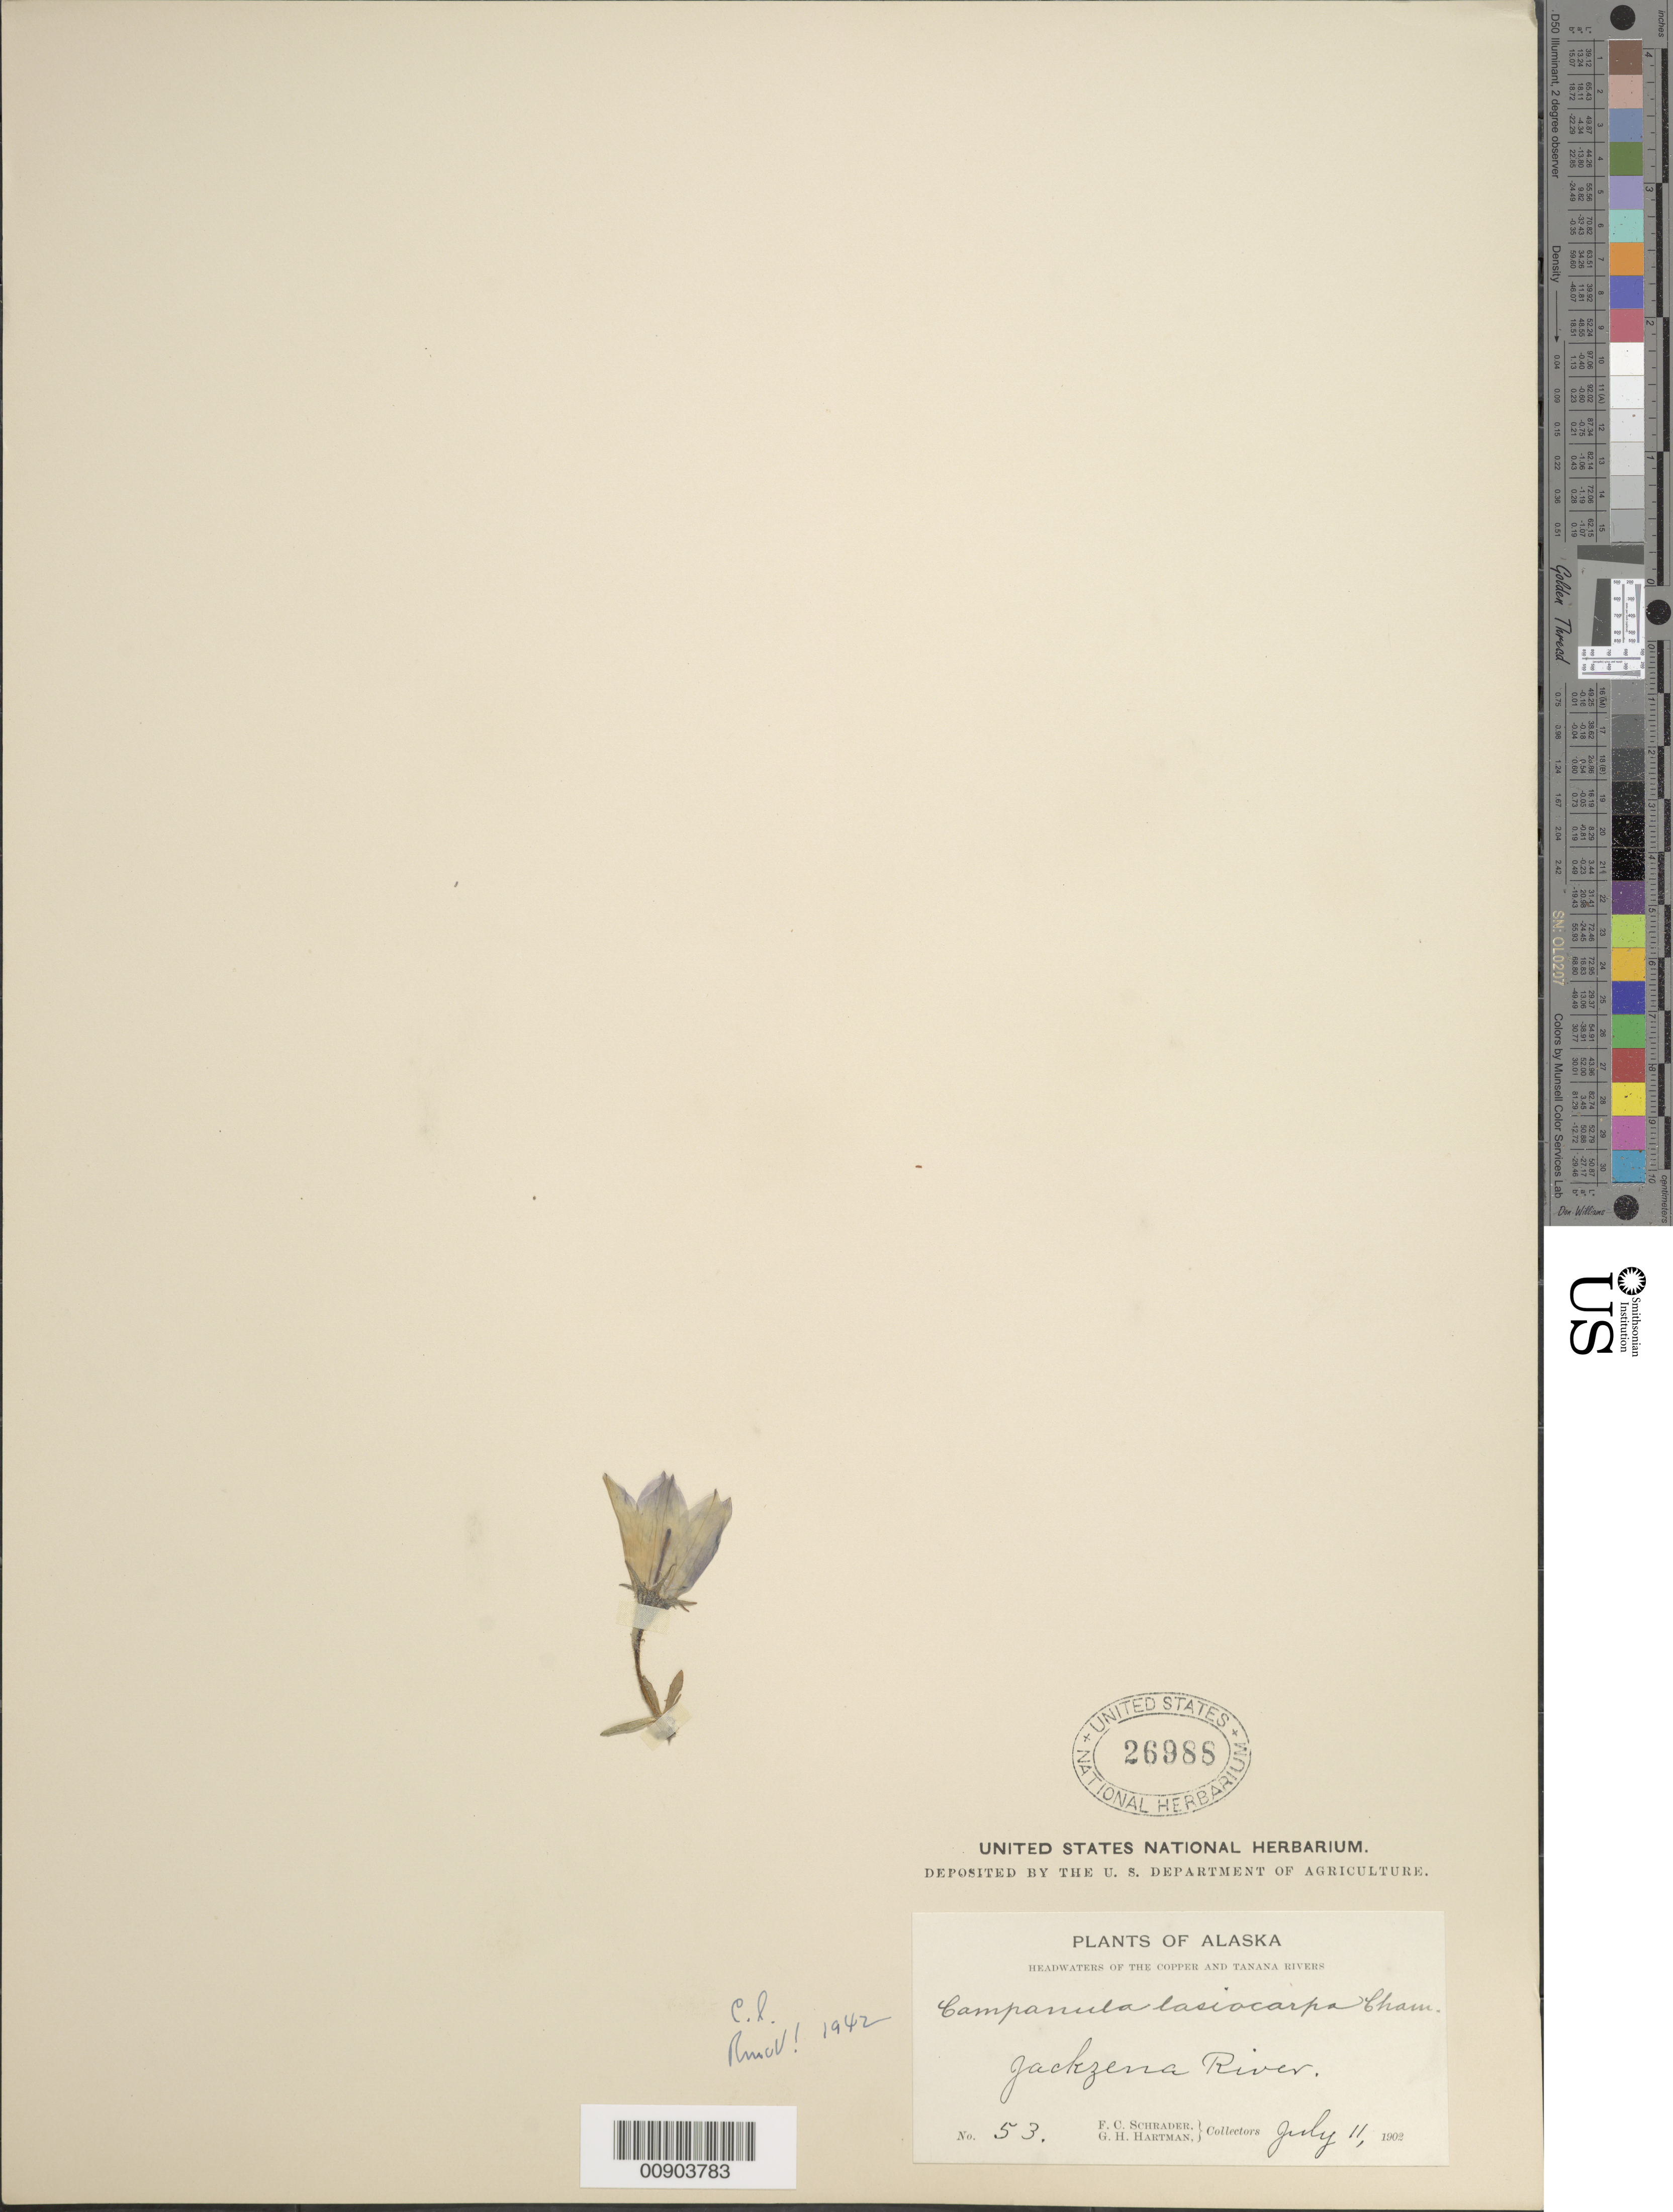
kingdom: Plantae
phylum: Tracheophyta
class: Magnoliopsida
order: Asterales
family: Campanulaceae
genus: Campanula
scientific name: Campanula lasiocarpa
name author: Cham.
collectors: F. C. Schrader & G. H. Hartman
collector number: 53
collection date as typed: July 11, 1902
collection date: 1902-07-11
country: United States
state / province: Alaska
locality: Headwaters of the Copper and Tanana River. Jackzena River.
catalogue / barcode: US 26988